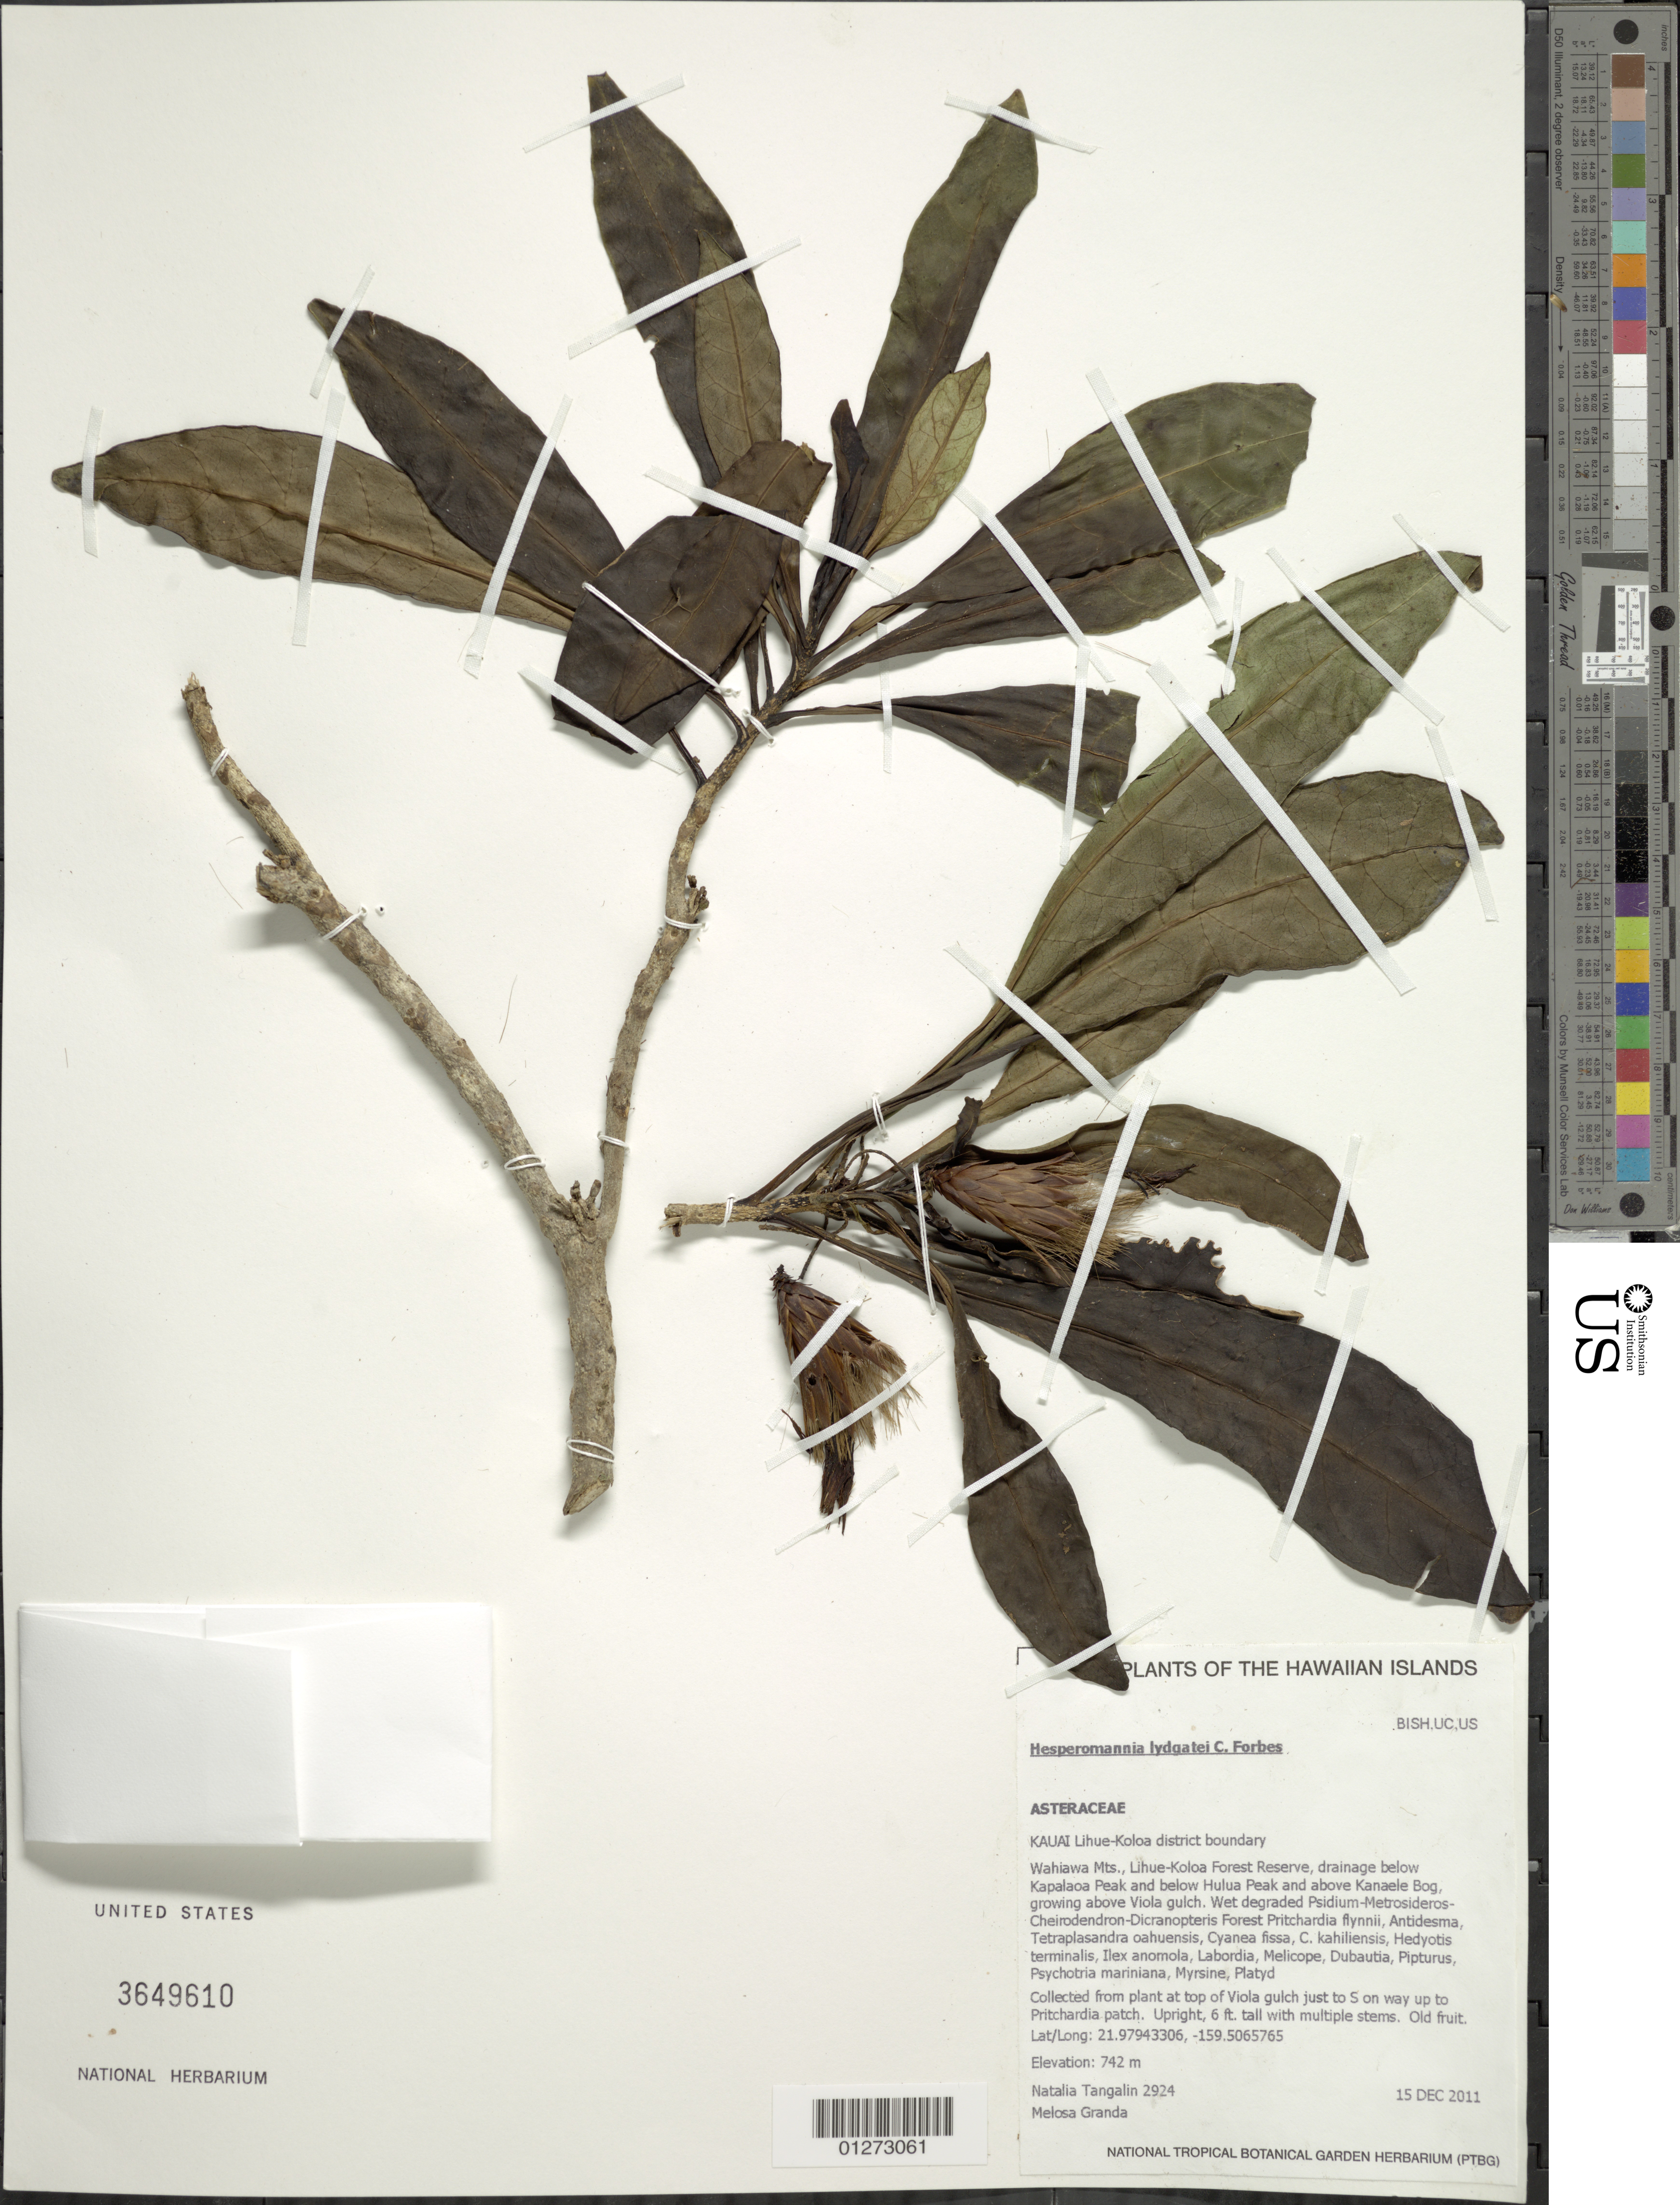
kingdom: Plantae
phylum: Tracheophyta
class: Magnoliopsida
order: Asterales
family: Asteraceae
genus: Hesperomannia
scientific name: Hesperomannia lydgatei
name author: Forbes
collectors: N. Tangalin & M. Granda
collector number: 2924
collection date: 2011-12-15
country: United States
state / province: Hawaii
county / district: Kauai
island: Kaua'i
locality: Wahiawa Mts., Lihue-Koloa Forest Reserve, drainage below Kapalaoa Peak and below Hulua Peak and above Kanaele Bog.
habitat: Wet degraded forest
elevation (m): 742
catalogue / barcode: US 3649610